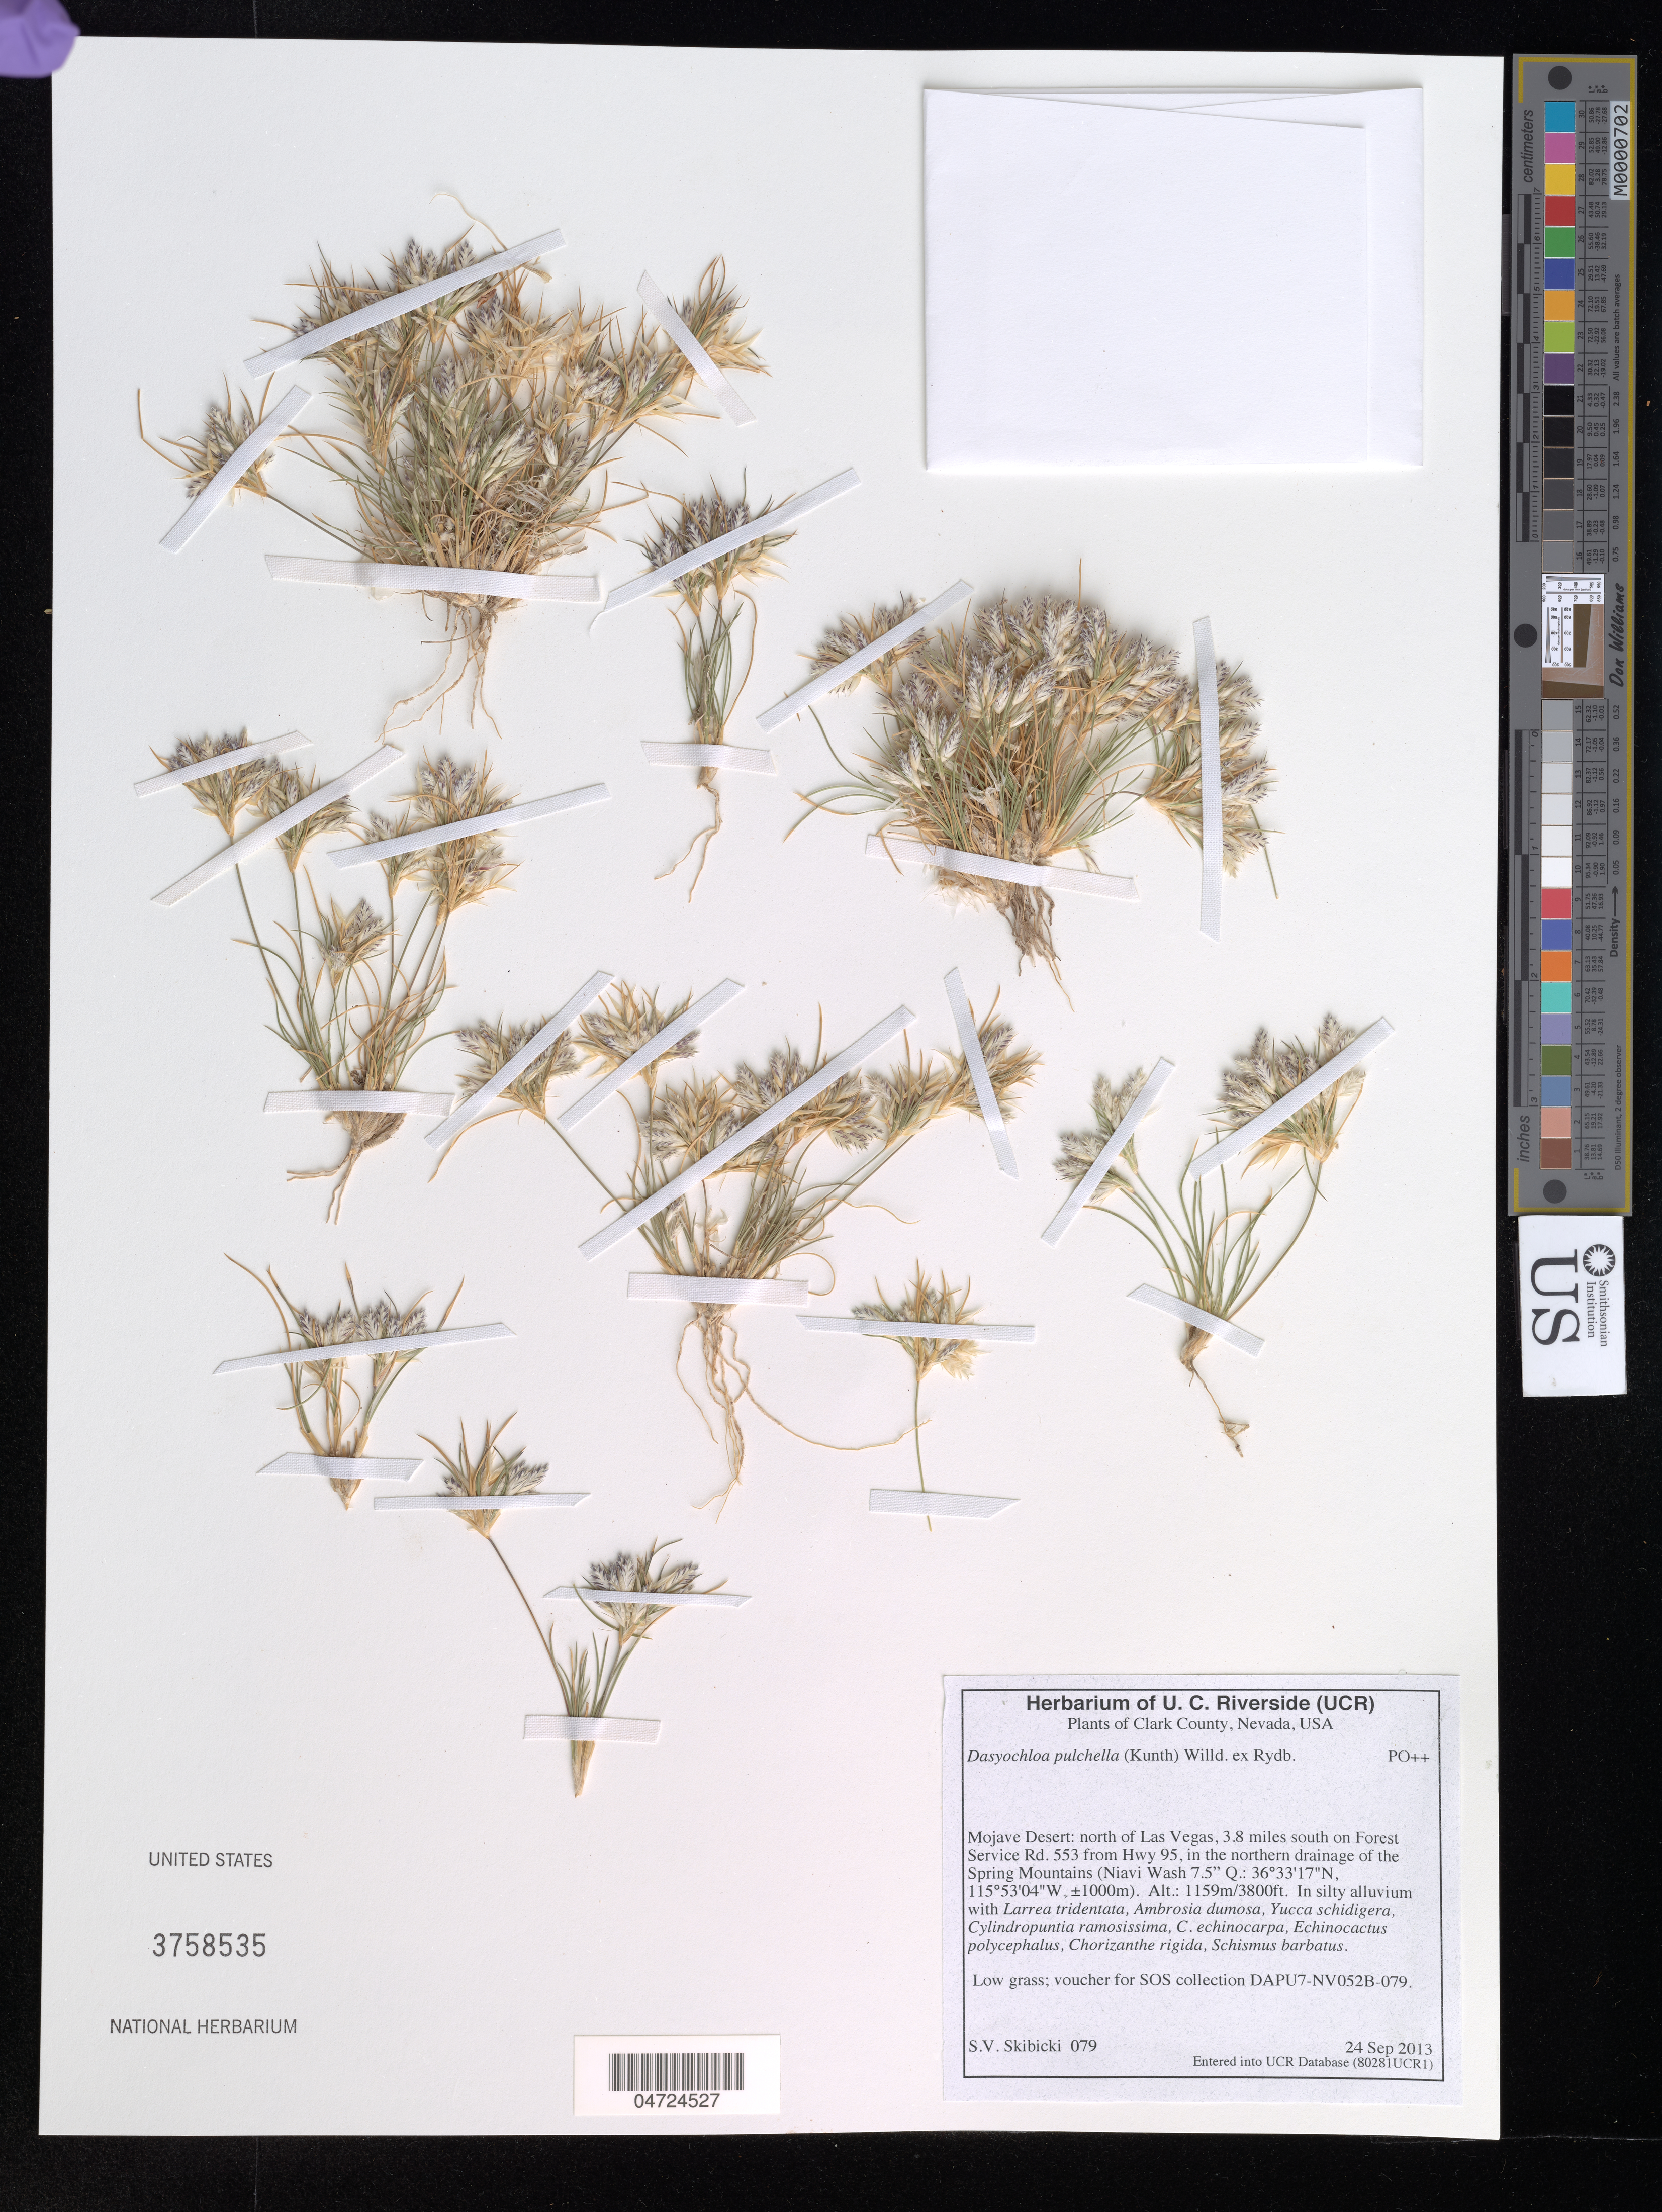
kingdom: Plantae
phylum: Tracheophyta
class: Liliopsida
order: Poales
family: Poaceae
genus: Dasyochloa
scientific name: Dasyochloa pulchella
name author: (Kunth) Willd. ex Rydb.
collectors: S. Skibicki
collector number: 079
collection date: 2013-09-24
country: United States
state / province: Nevada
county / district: Clark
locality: Clark County. Mojave Desert: north of Las Vegas, 3.8 miles south on Forest Service Rd. 553 from Hwy 95, in the northern drainage of the Spring Mountains (Niavi Wash 7.5" Q.).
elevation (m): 1159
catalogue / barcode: US 3758535